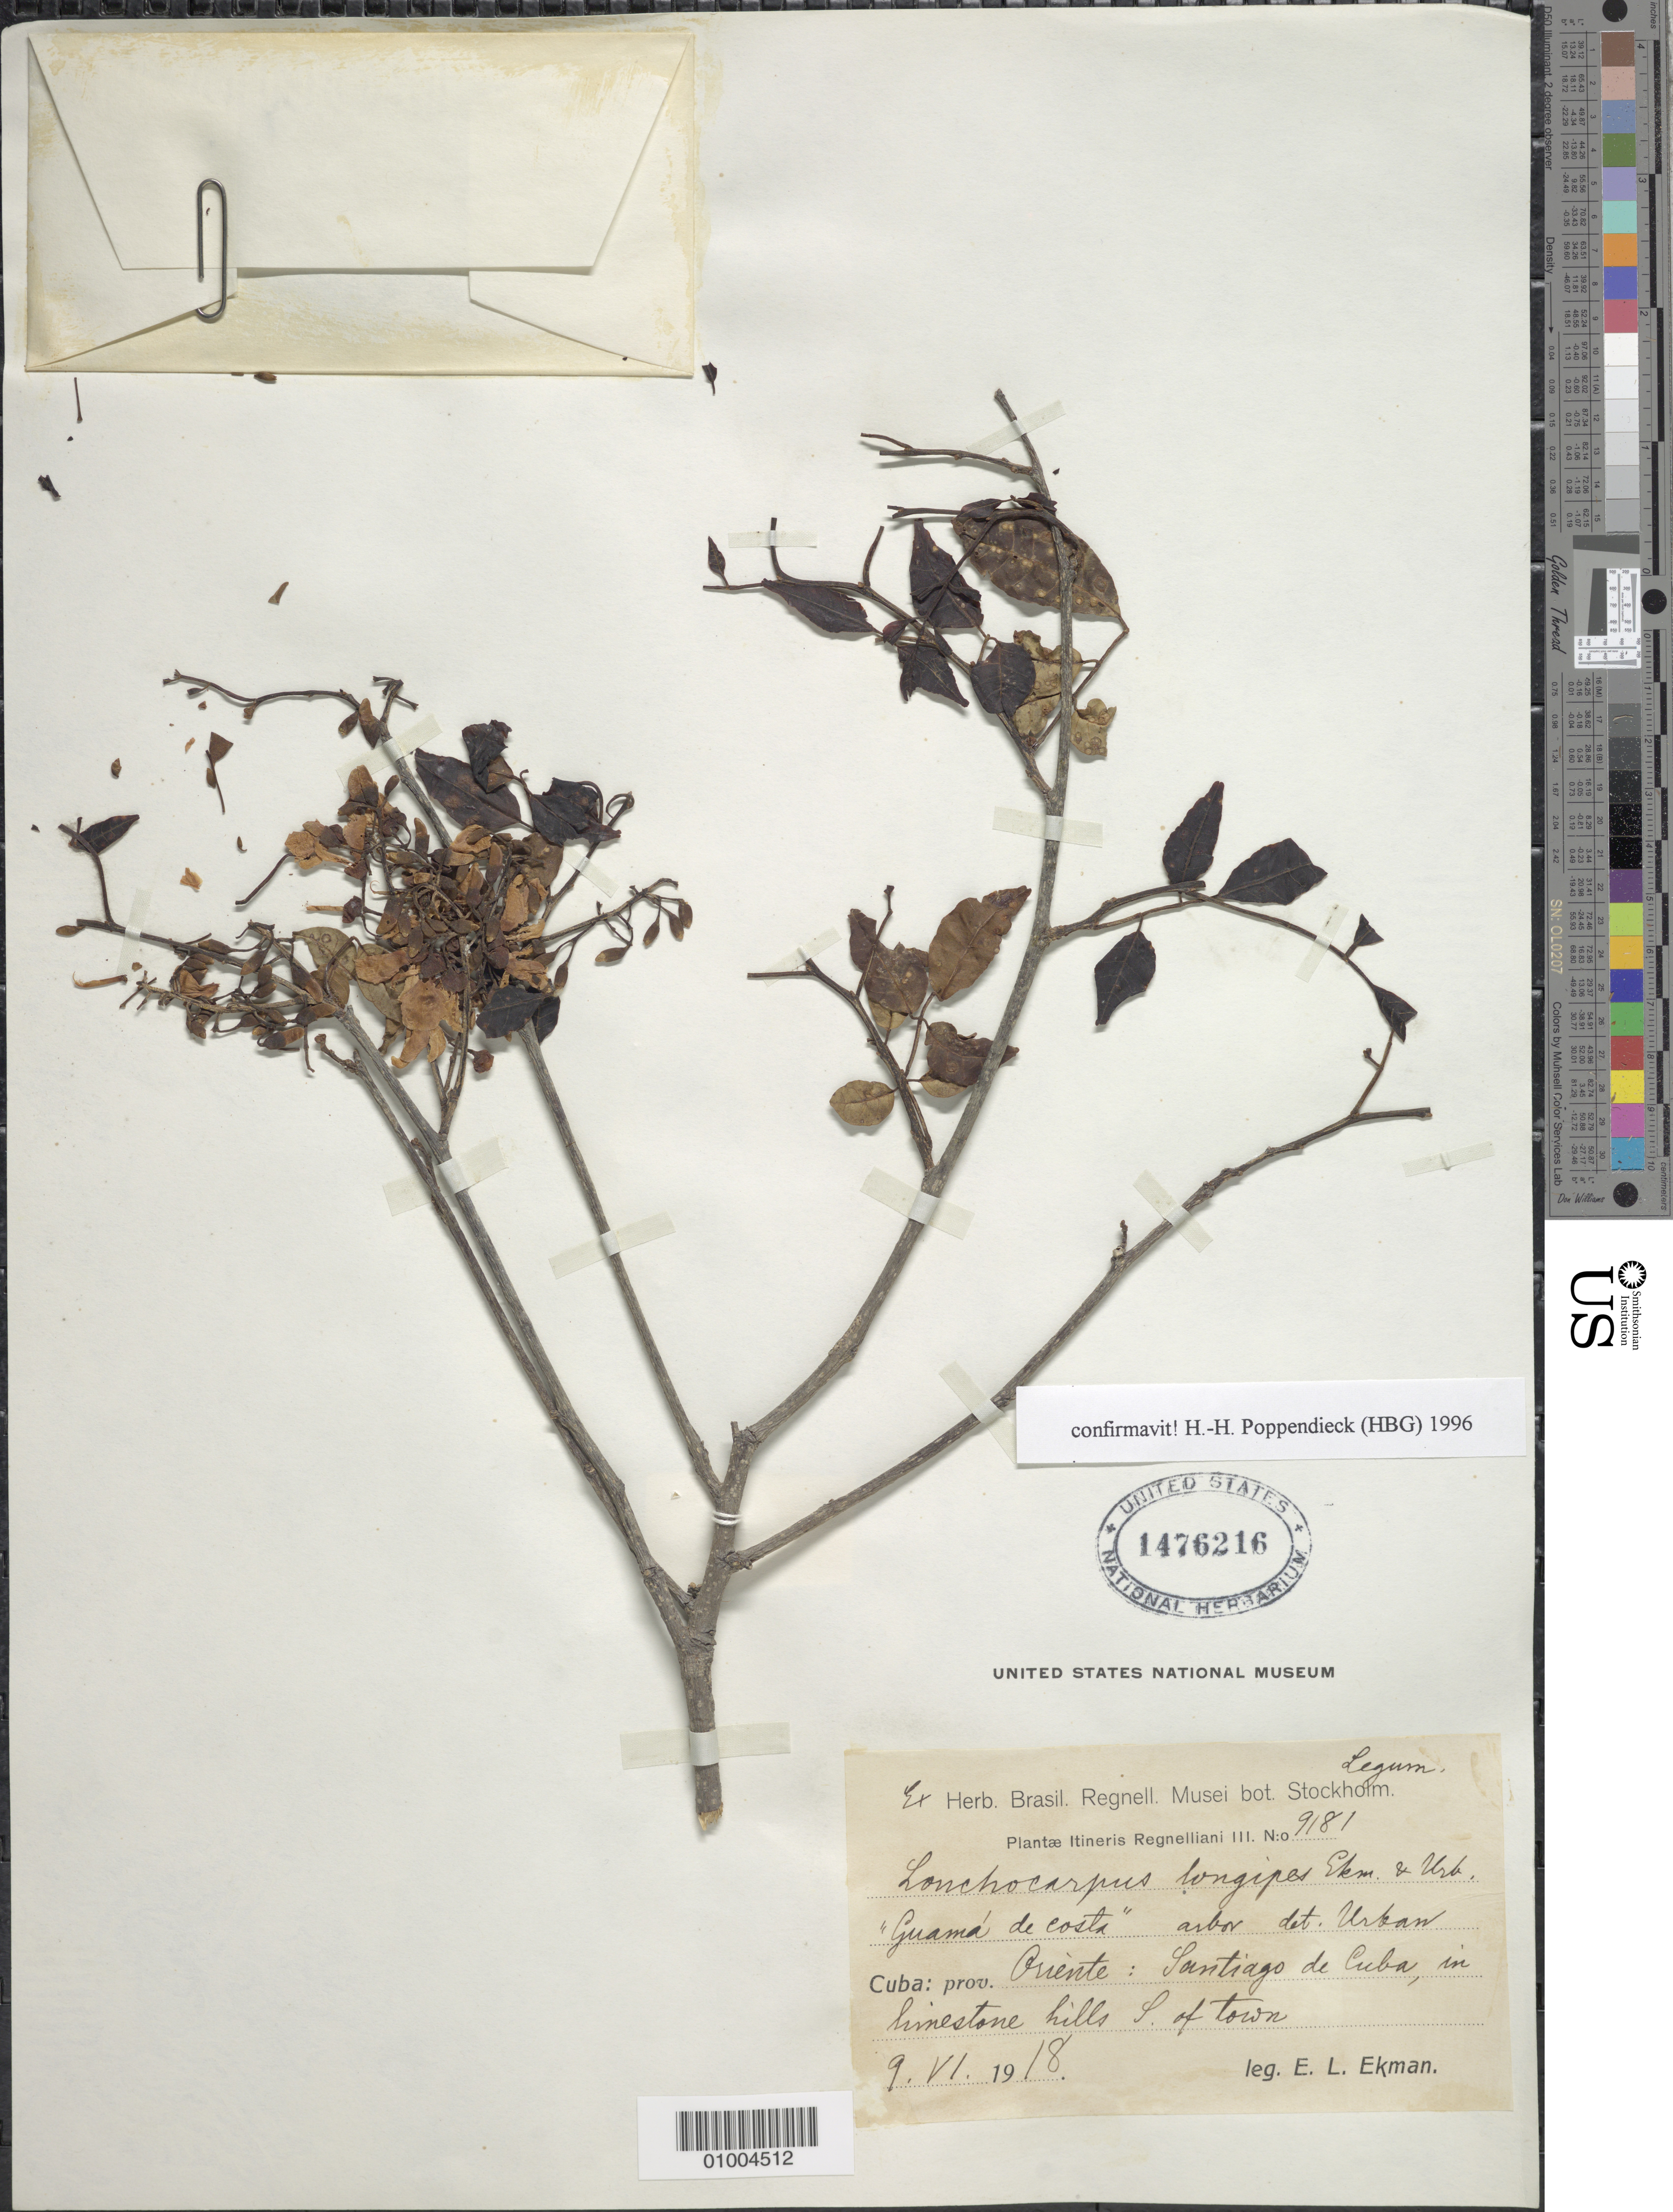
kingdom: Plantae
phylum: Tracheophyta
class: Magnoliopsida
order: Fabales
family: Fabaceae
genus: Lonchocarpus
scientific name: Lonchocarpus longipes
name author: Urb. & Ekman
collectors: E. L. Ekman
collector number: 9181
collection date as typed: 09 Jun 1918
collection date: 1918-06-09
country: Cuba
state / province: Santiago de Cuba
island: Cuba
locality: Santiago de Cuba, in limestone hill S of tower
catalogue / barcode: US 1476216